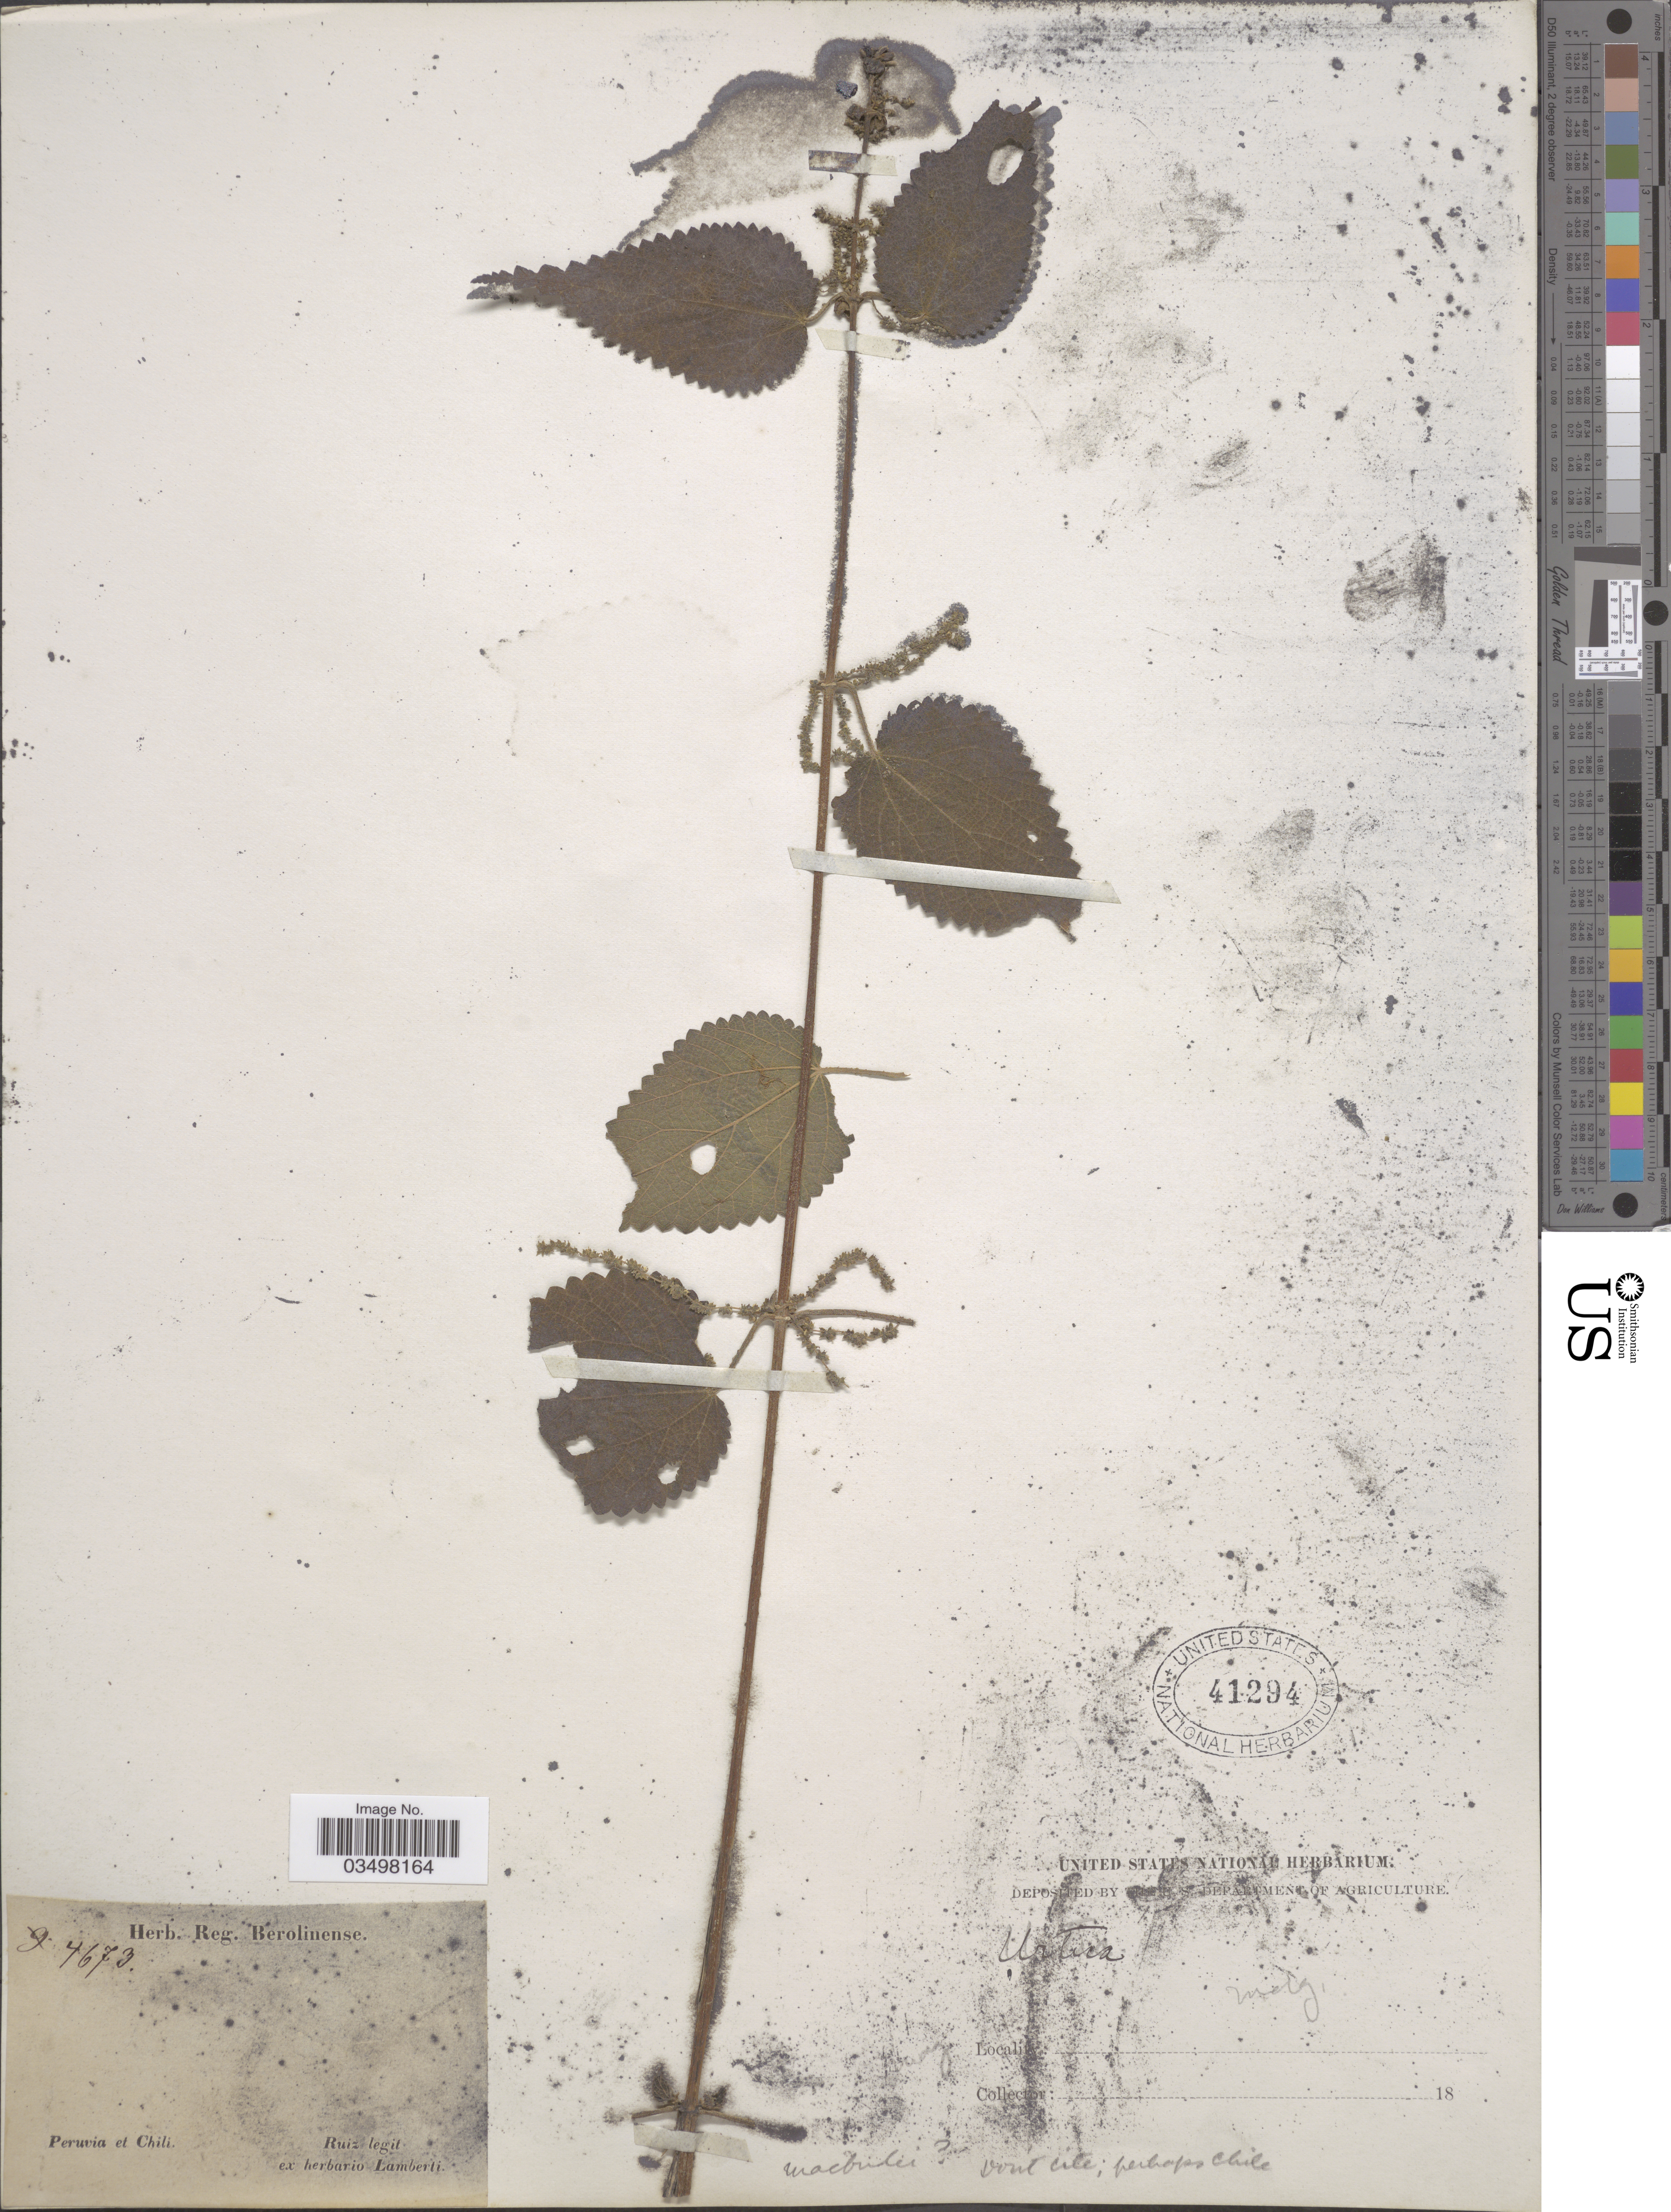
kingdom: Plantae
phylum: Tracheophyta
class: Magnoliopsida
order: Rosales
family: Urticaceae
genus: Urtica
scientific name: Urtica magellanica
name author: Juss. ex Poir.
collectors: Ruiz, --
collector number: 4673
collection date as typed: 18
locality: Peruvia et Chili.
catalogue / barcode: US 41294